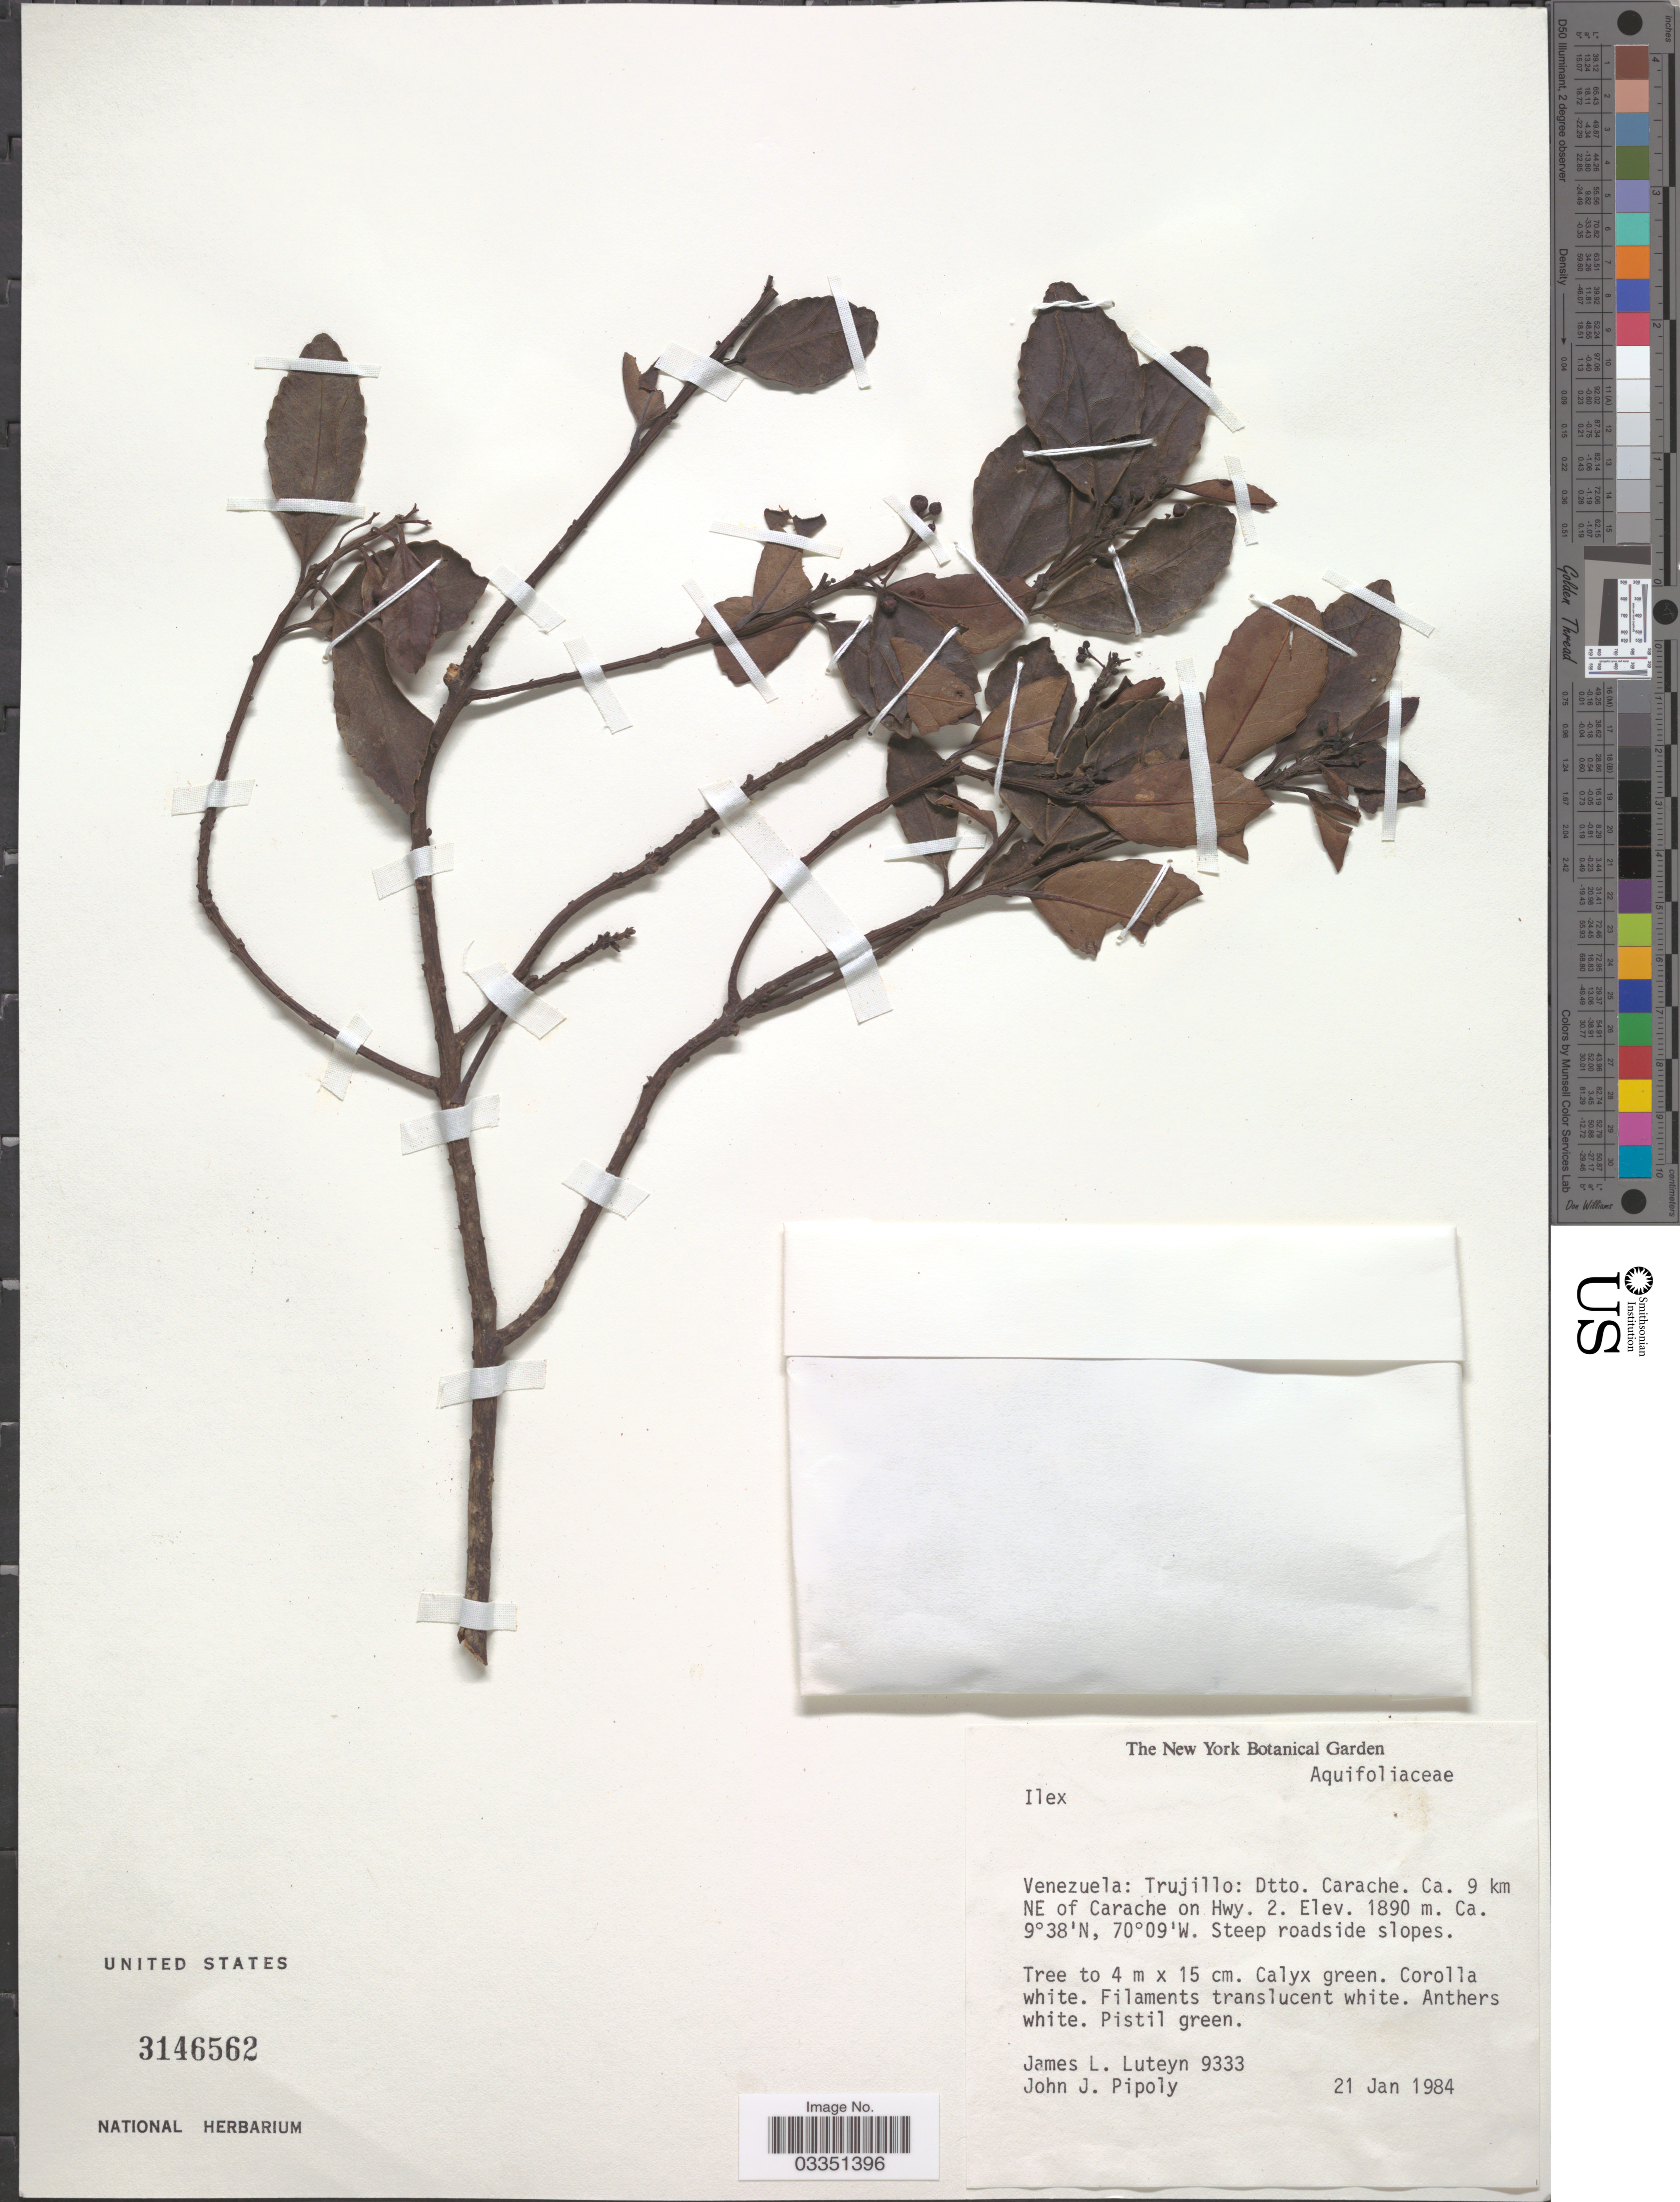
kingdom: Plantae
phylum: Tracheophyta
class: Magnoliopsida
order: Aquifoliales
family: Aquifoliaceae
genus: Ilex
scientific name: Ilex sp.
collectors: J. L. Luteyn & J. J. Pipoly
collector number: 9333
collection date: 1984-01-21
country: Venezuela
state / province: Trujillo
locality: Dtto. Carache. Ca. 9 km NE of Carache on Hwy. 2.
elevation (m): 1890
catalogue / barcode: US 3146562